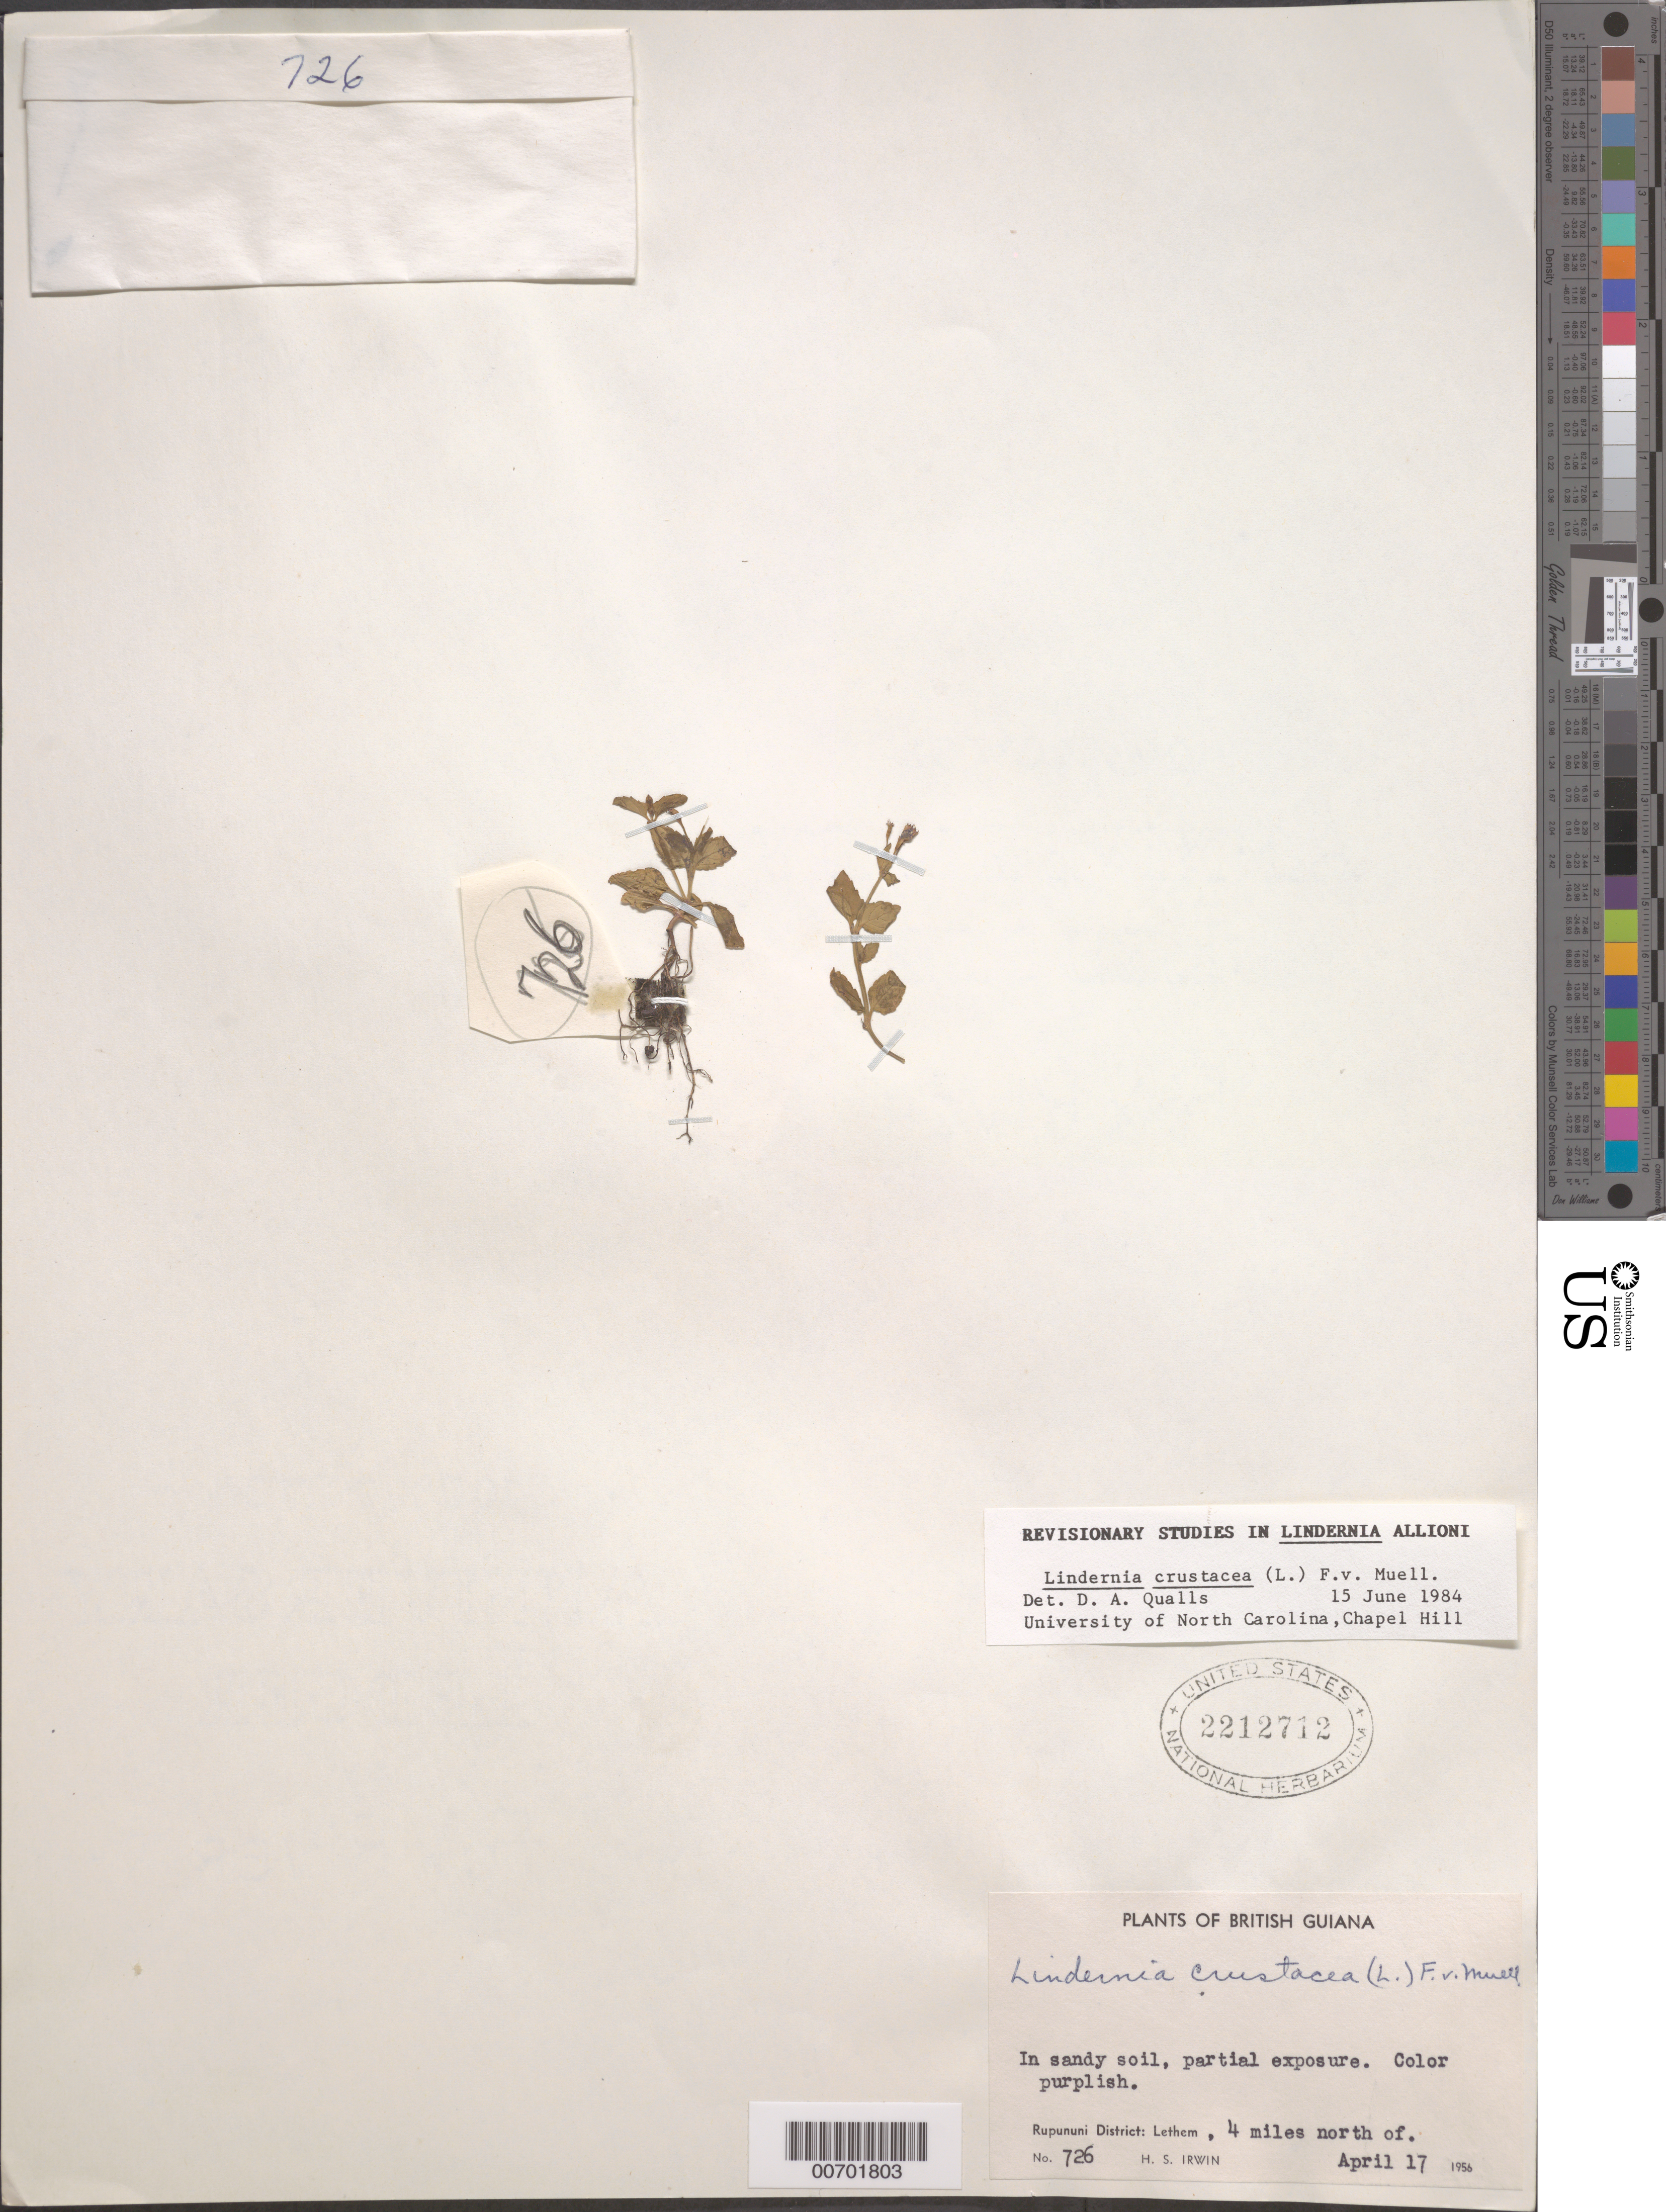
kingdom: Plantae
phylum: Tracheophyta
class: Magnoliopsida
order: Lamiales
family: Linderniaceae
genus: Lindernia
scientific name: Lindernia crustacea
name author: (L.) F. Muell.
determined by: Qualls, D. A.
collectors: H. Irwin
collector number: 726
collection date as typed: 17-Apr-56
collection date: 1956-04-17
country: Guyana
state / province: U. Takutu-U. Essequibo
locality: Rupununi Dist., 4 mi. N of Lethem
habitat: In sand soil; partial exposure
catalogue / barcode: US 2212712